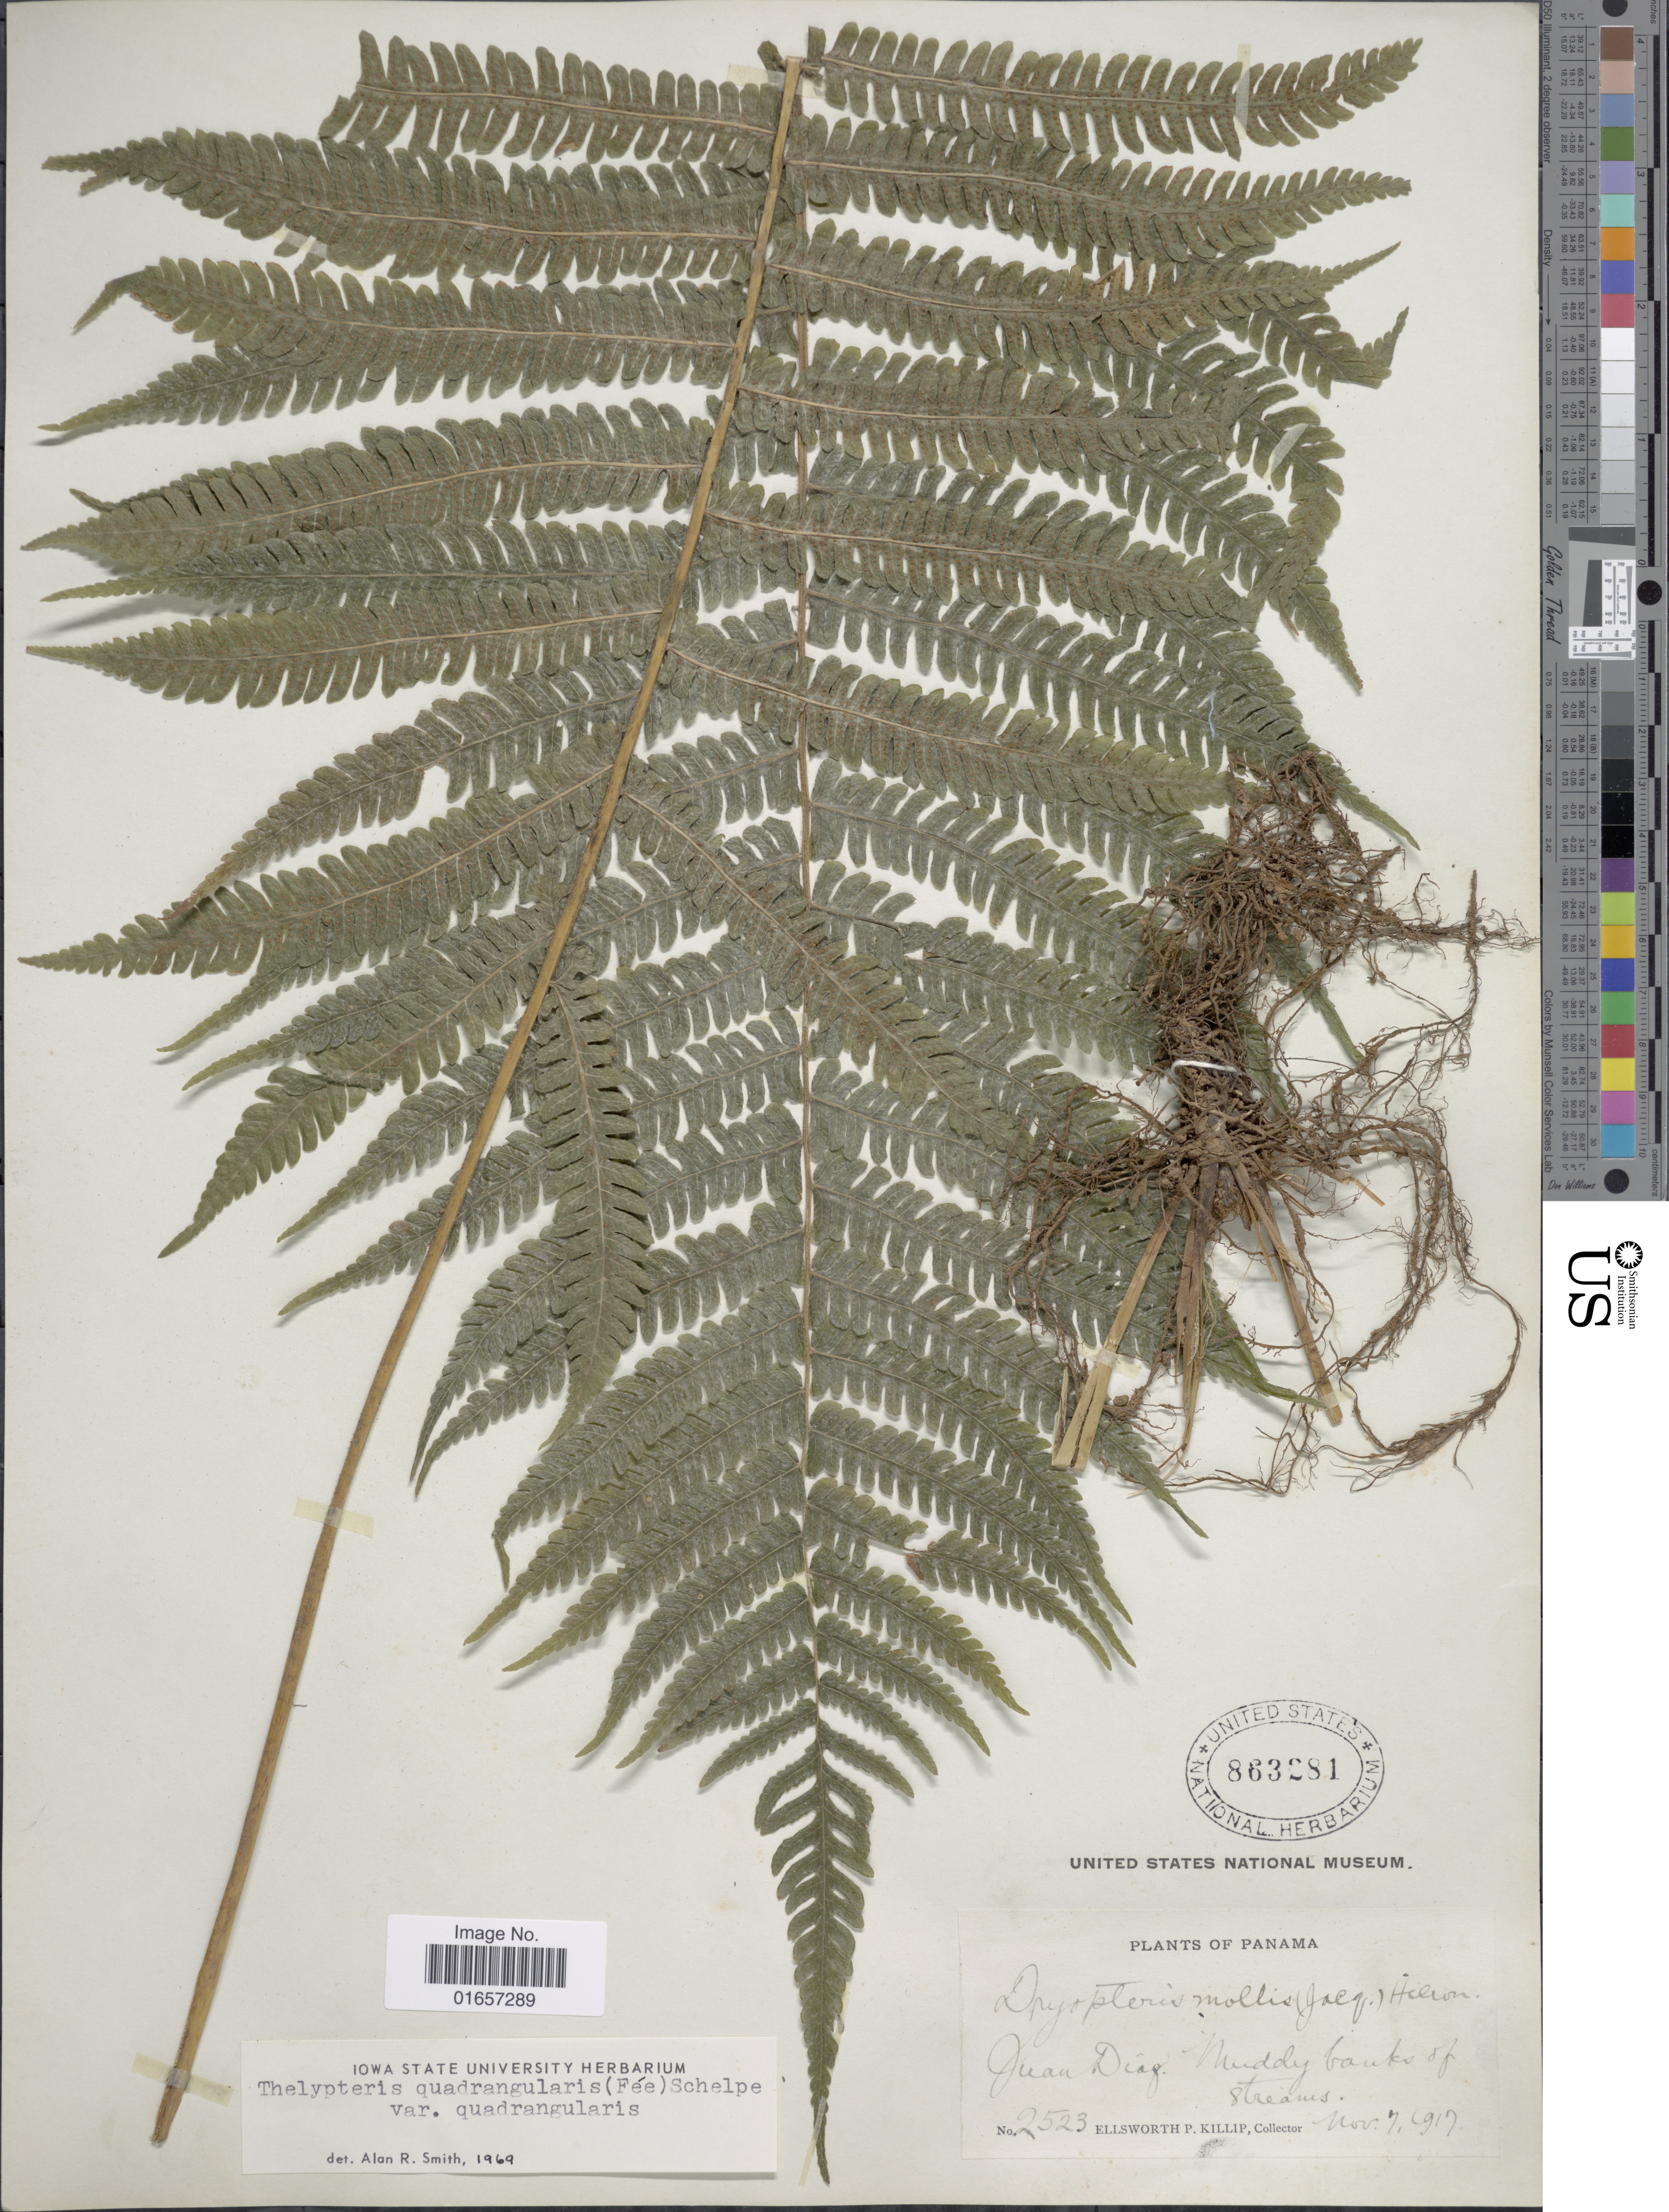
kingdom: Plantae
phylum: Tracheophyta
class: Polypodiopsida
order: Polypodiales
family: Thelypteridaceae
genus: Christella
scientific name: Christella hispidula var. hispidula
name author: (Decne.) Holttum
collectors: E. P. Killip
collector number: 2523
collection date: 1917-11-07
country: Panama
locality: Juan Diaz, muddy banks of streams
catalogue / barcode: US 863281